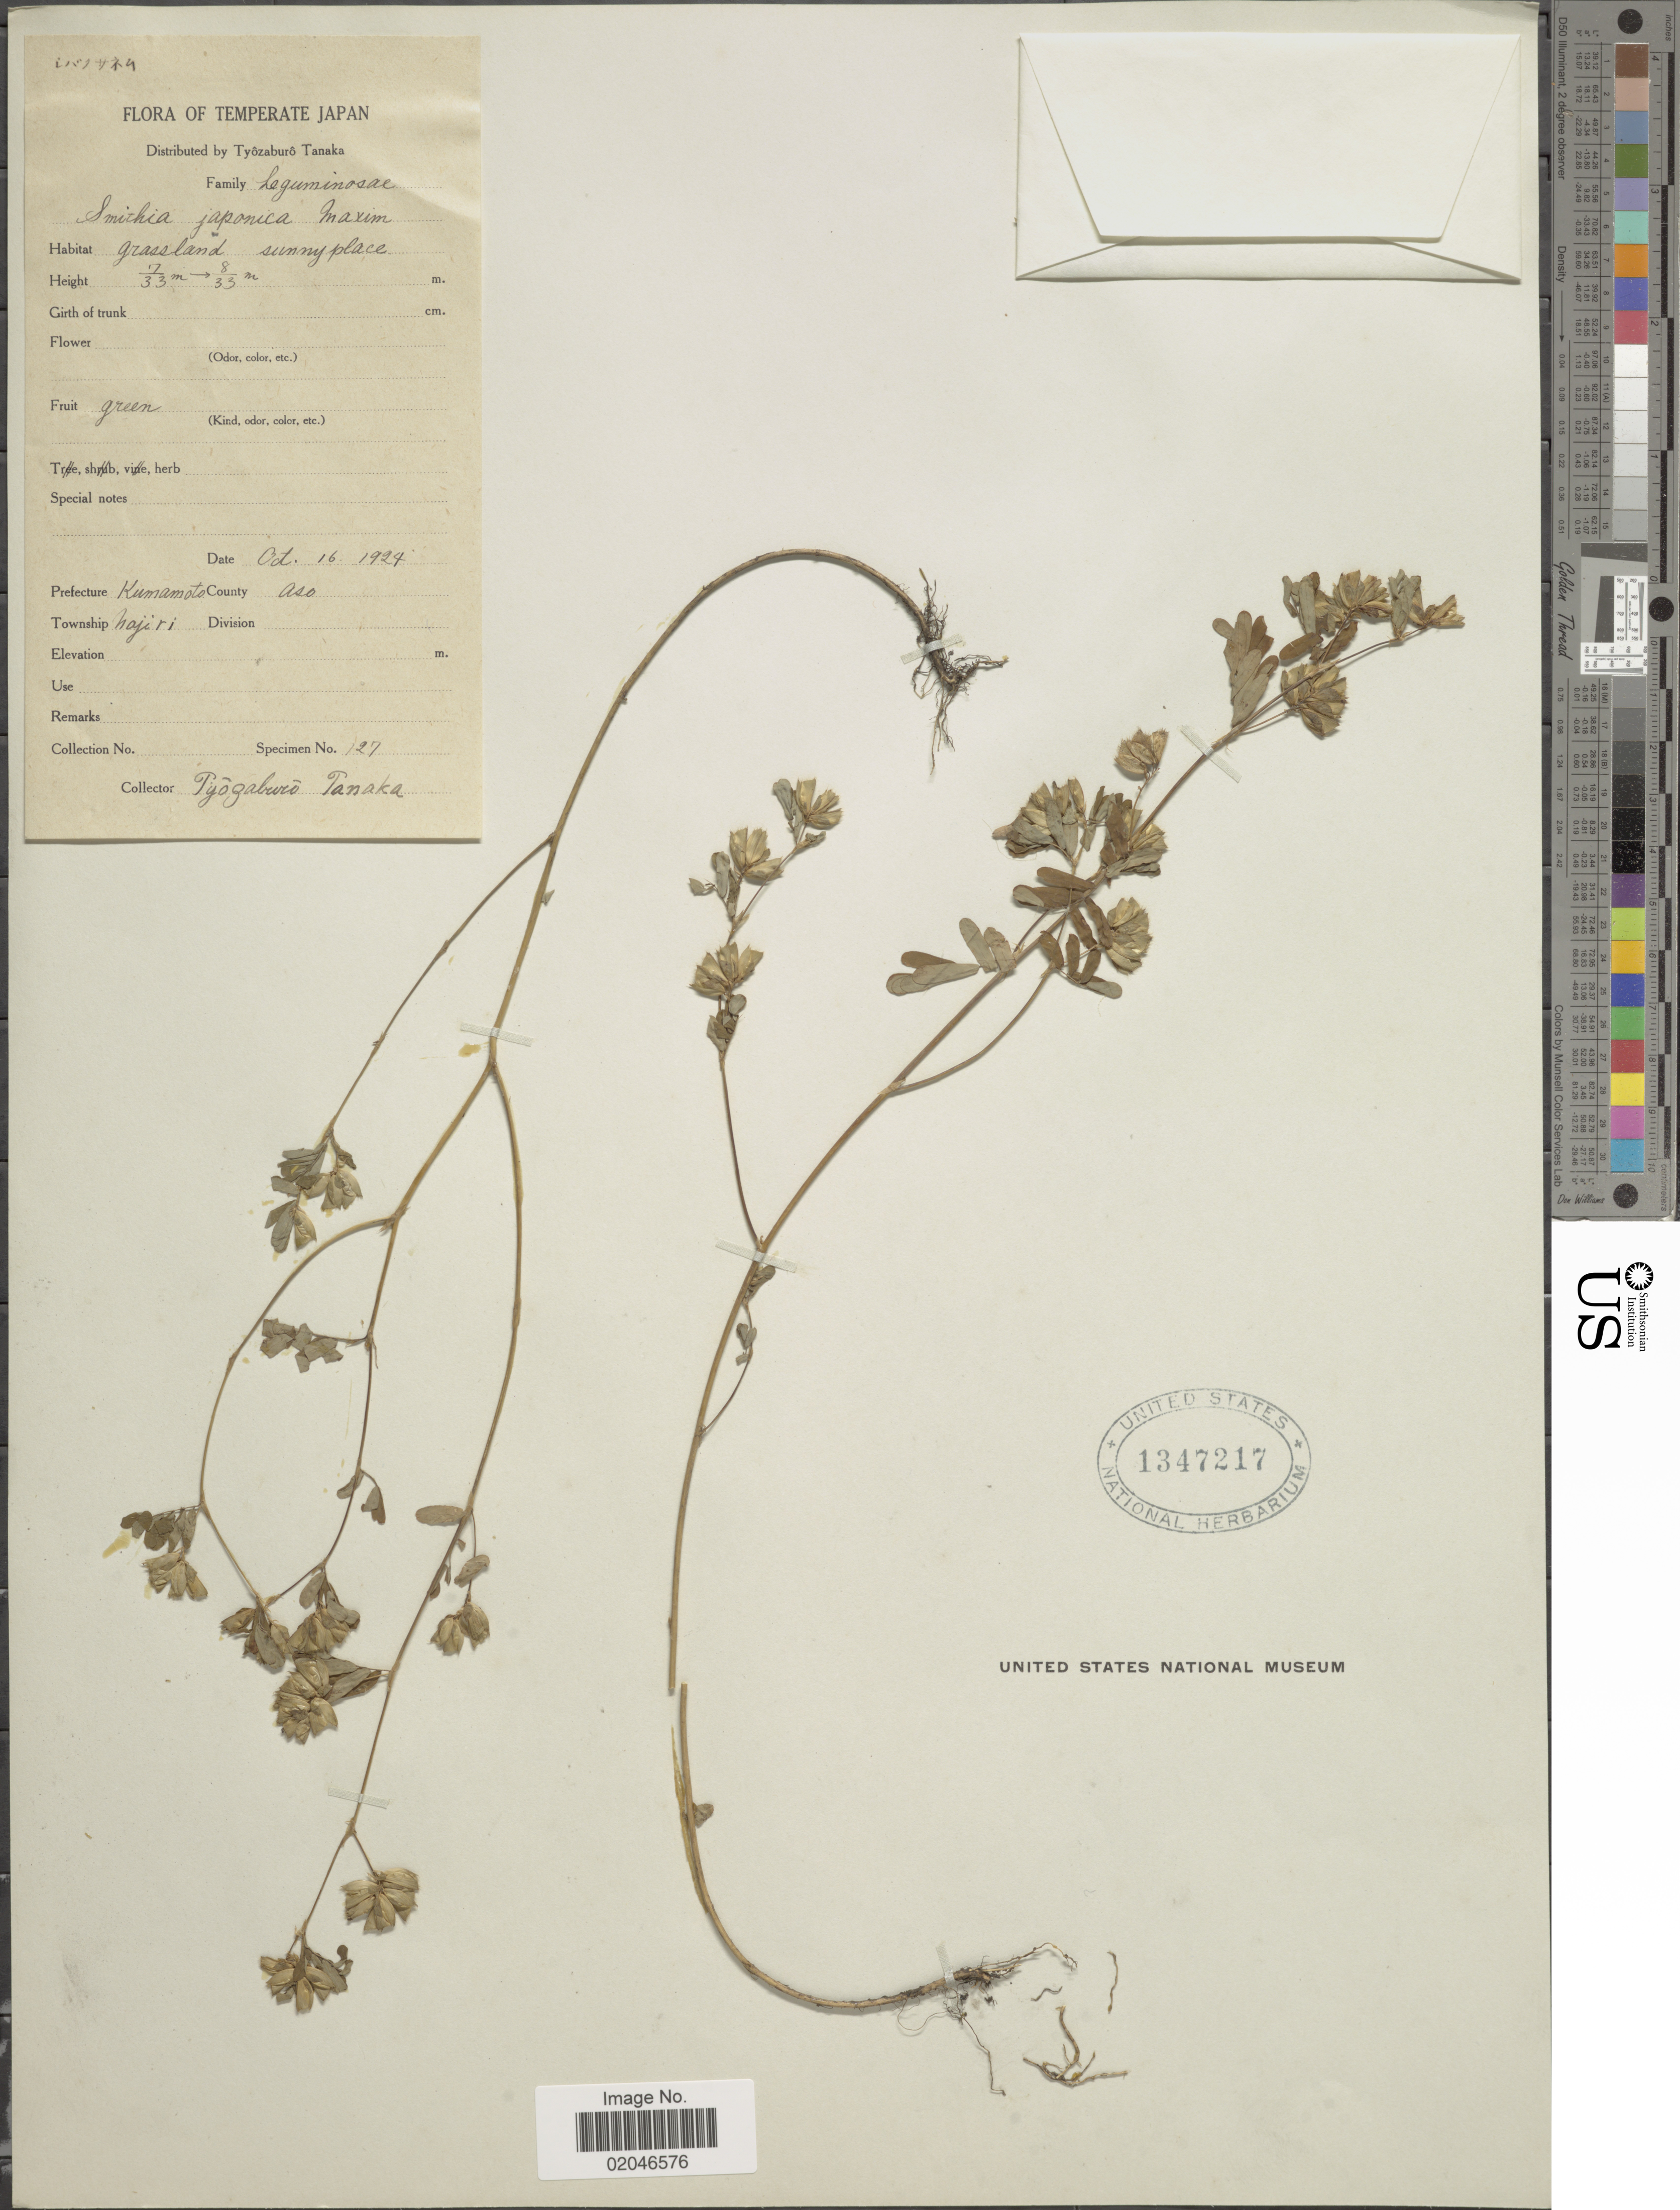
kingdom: Plantae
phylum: Tracheophyta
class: Magnoliopsida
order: Fabales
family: Fabaceae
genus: Smithia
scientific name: Smithia japonica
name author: Maxim.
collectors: T. Tanaka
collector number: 127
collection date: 1924-10-16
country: Japan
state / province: Kumamoto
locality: Temperate Japan, Prefecture Kumamoto, County Aso, Township Najiri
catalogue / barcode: US 1347217